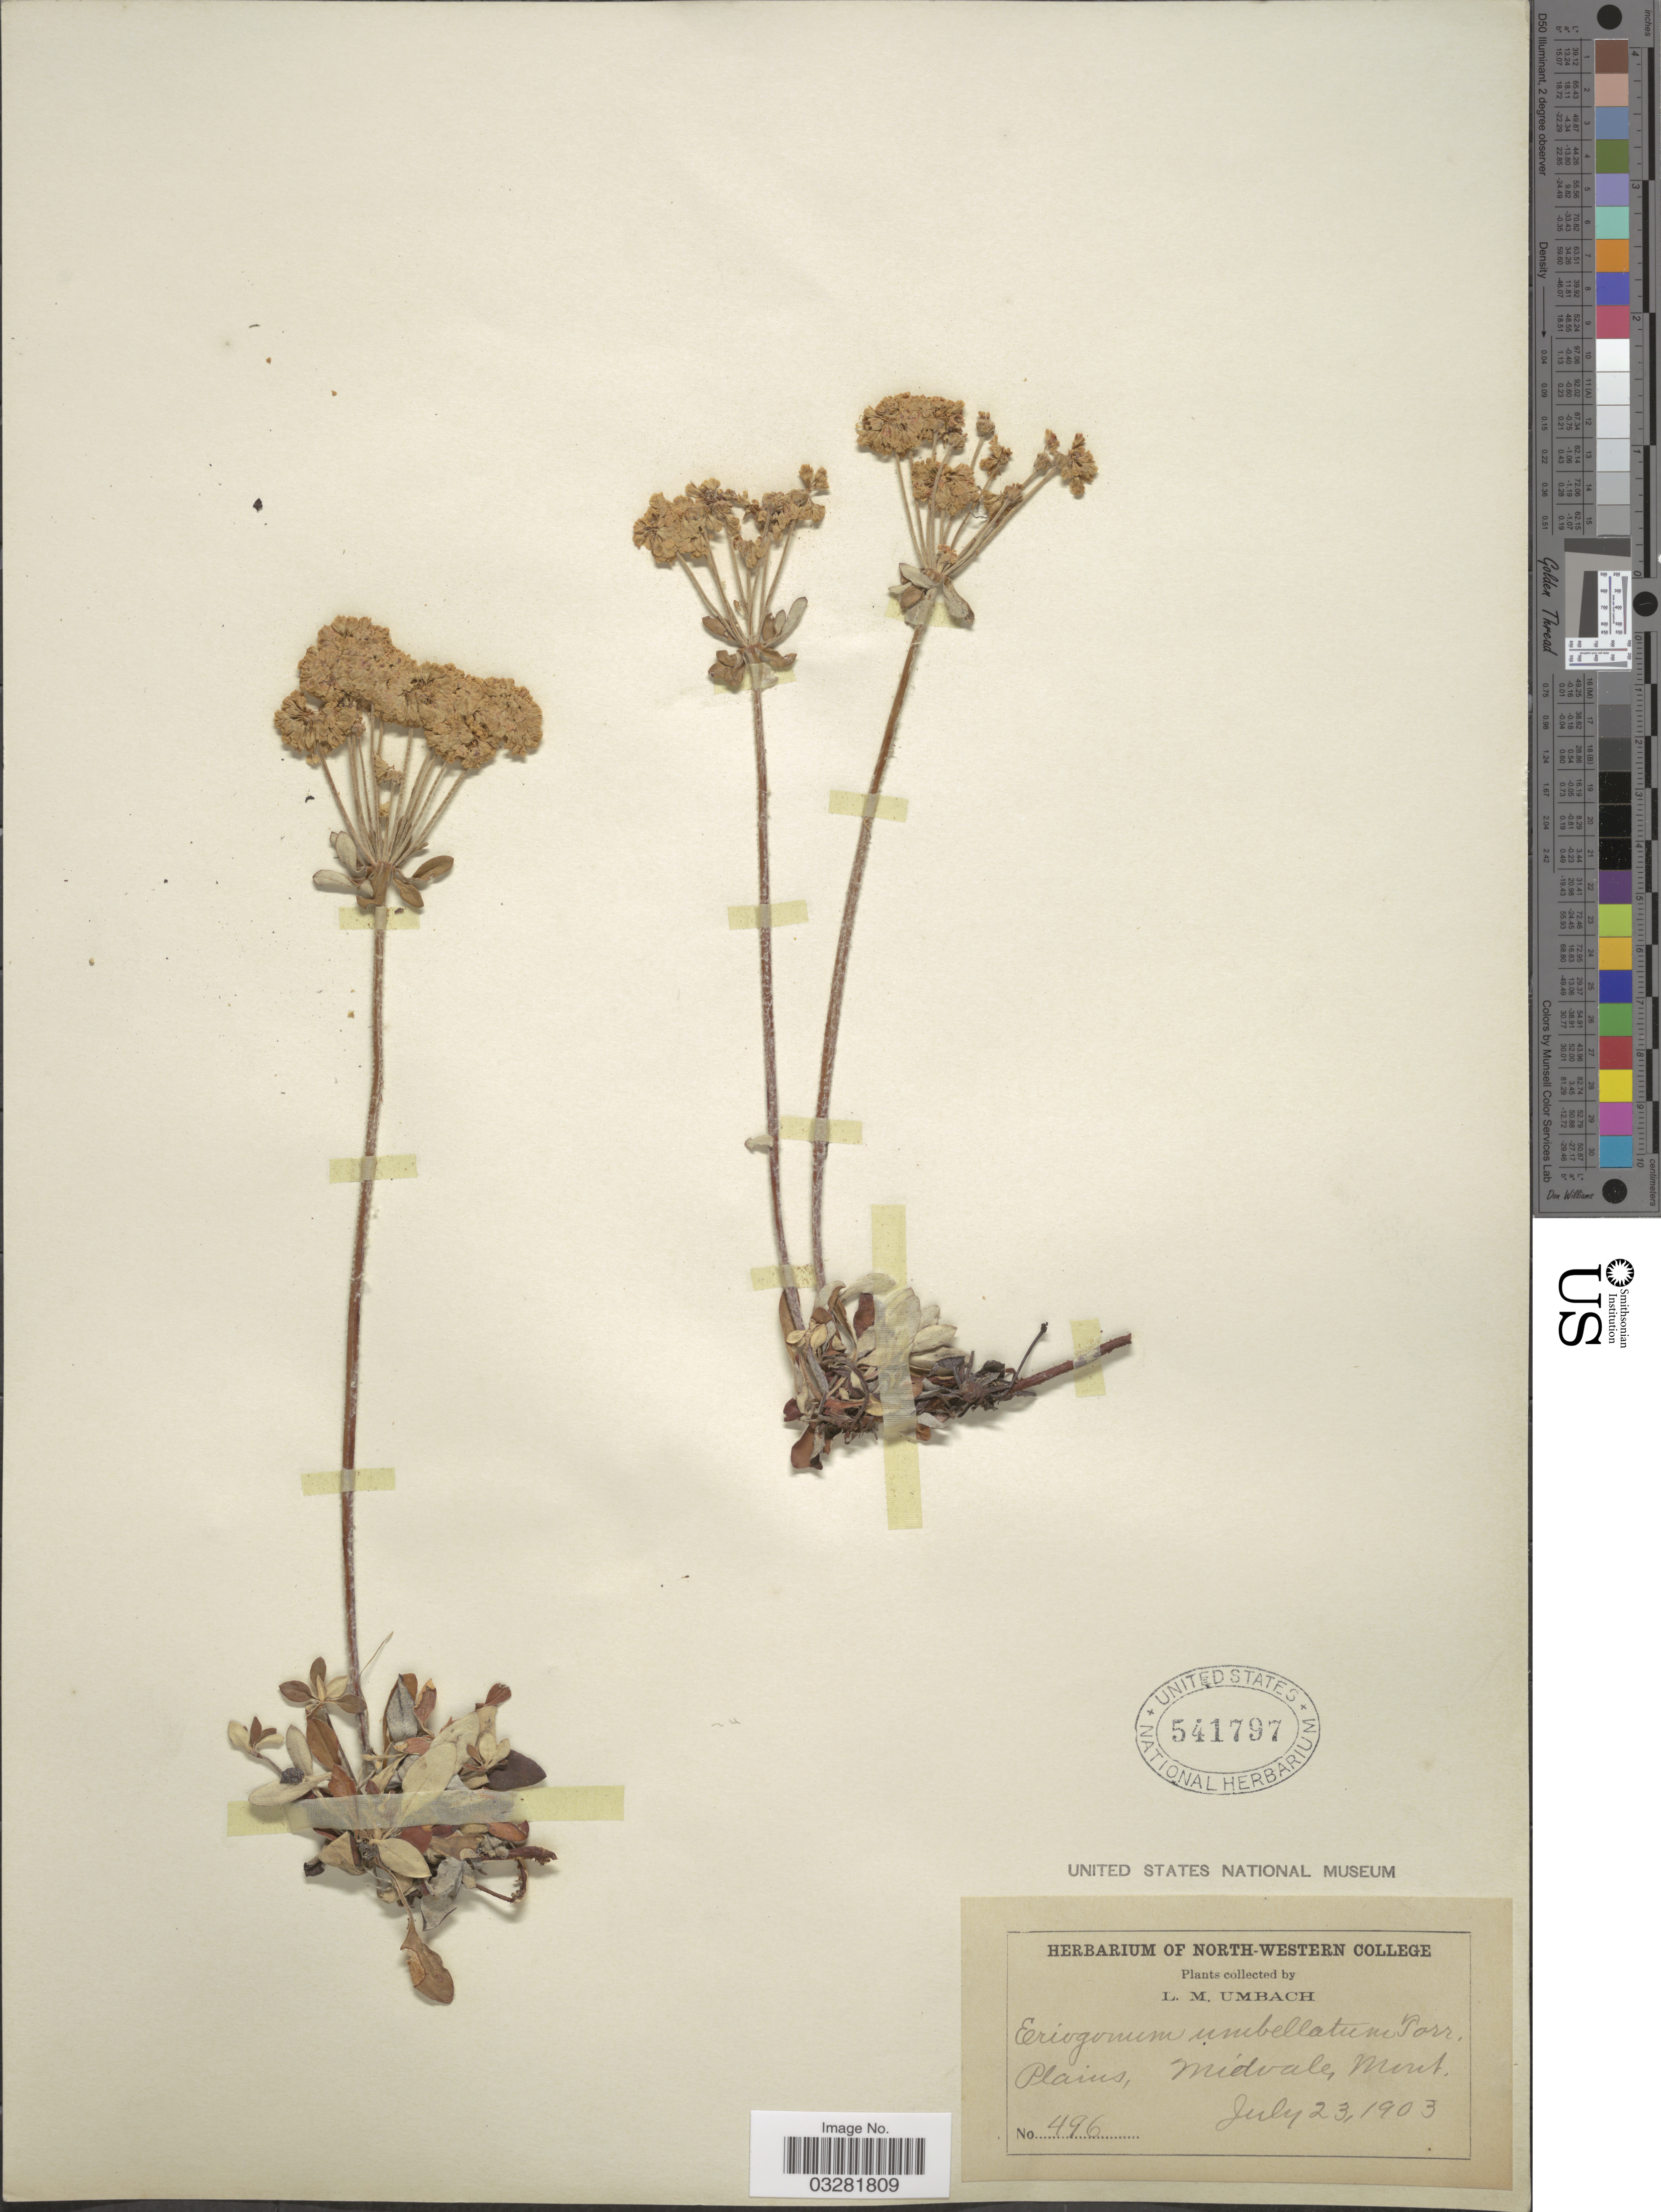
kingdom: Plantae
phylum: Tracheophyta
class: Magnoliopsida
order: Caryophyllales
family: Polygonaceae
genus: Eriogonum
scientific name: Eriogonum umbellatum var. subalpinum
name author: M.E. Jones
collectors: L. M. Umbach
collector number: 496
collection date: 1903-07-23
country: United States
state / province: Montana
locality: Plains, Midvale.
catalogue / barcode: US 541797